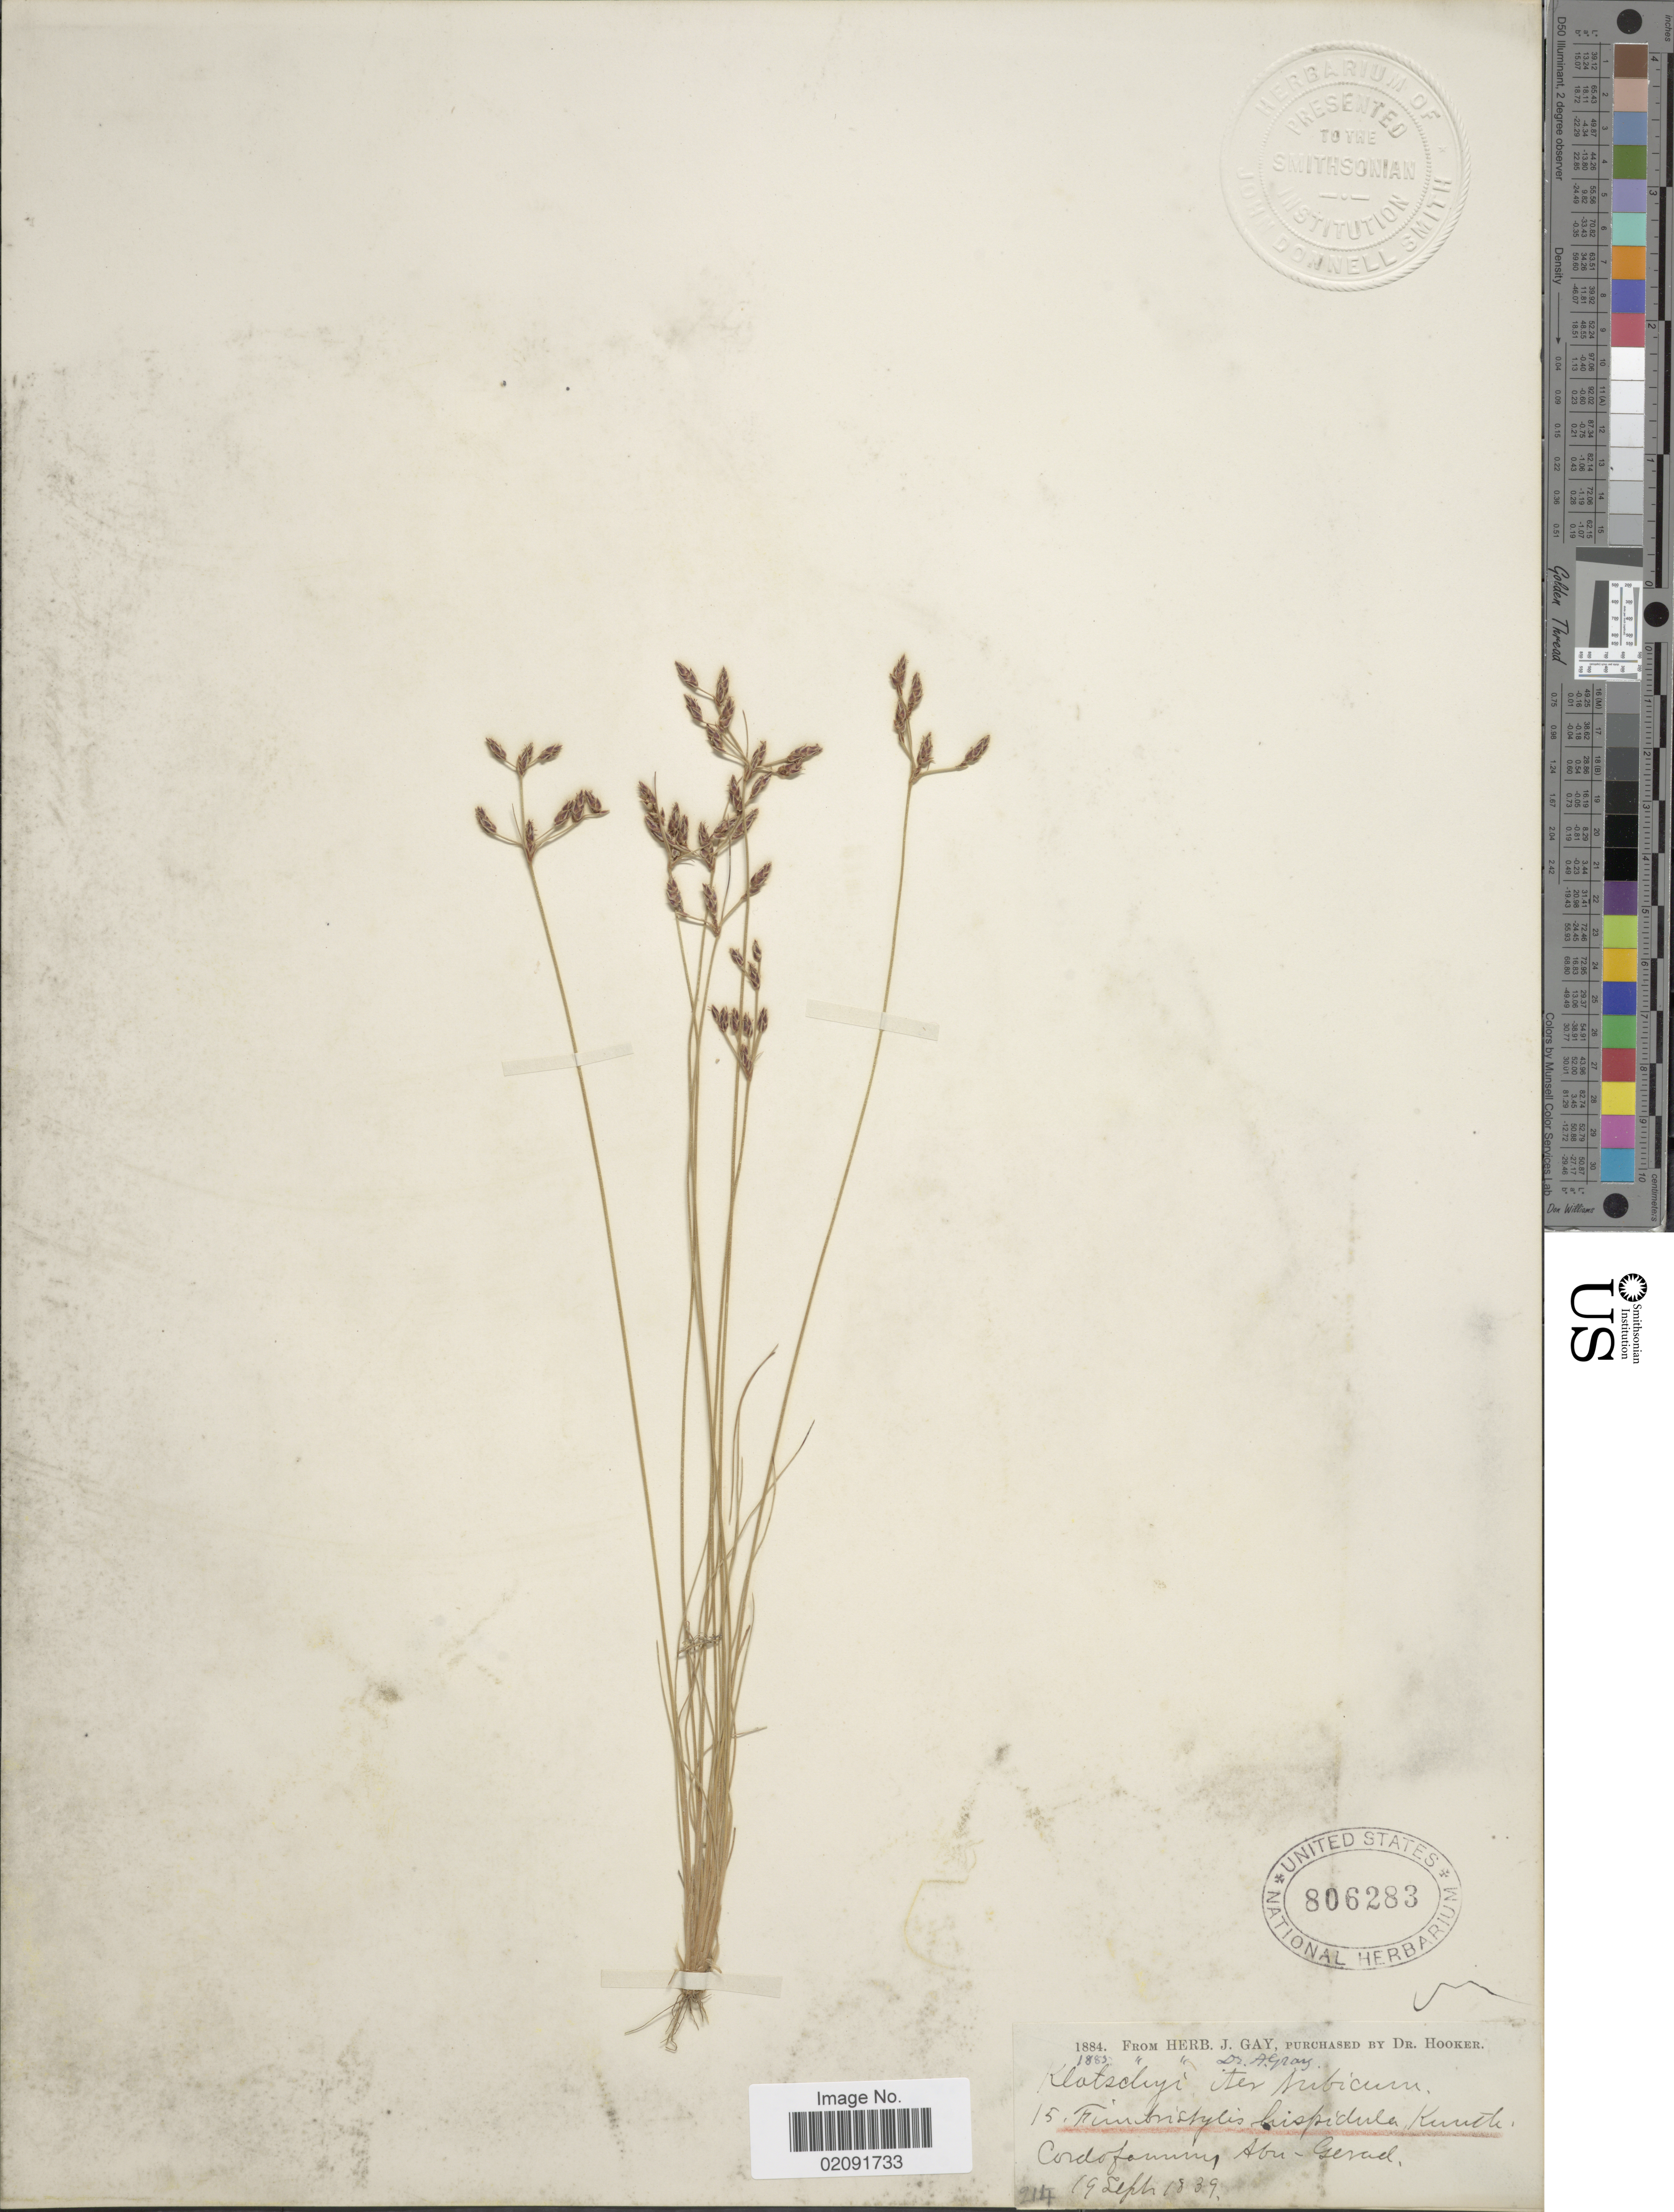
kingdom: Plantae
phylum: Tracheophyta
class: Liliopsida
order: Poales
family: Cyperaceae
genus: Bulbostylis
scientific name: Bulbostylis hispidula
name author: (Vahl) R.W. Haines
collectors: ex herb. J. Gay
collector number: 15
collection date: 1839-09-19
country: Sudan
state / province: Al Qaḑārif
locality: Cordofannins, Abu-Gerad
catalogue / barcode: US 806283